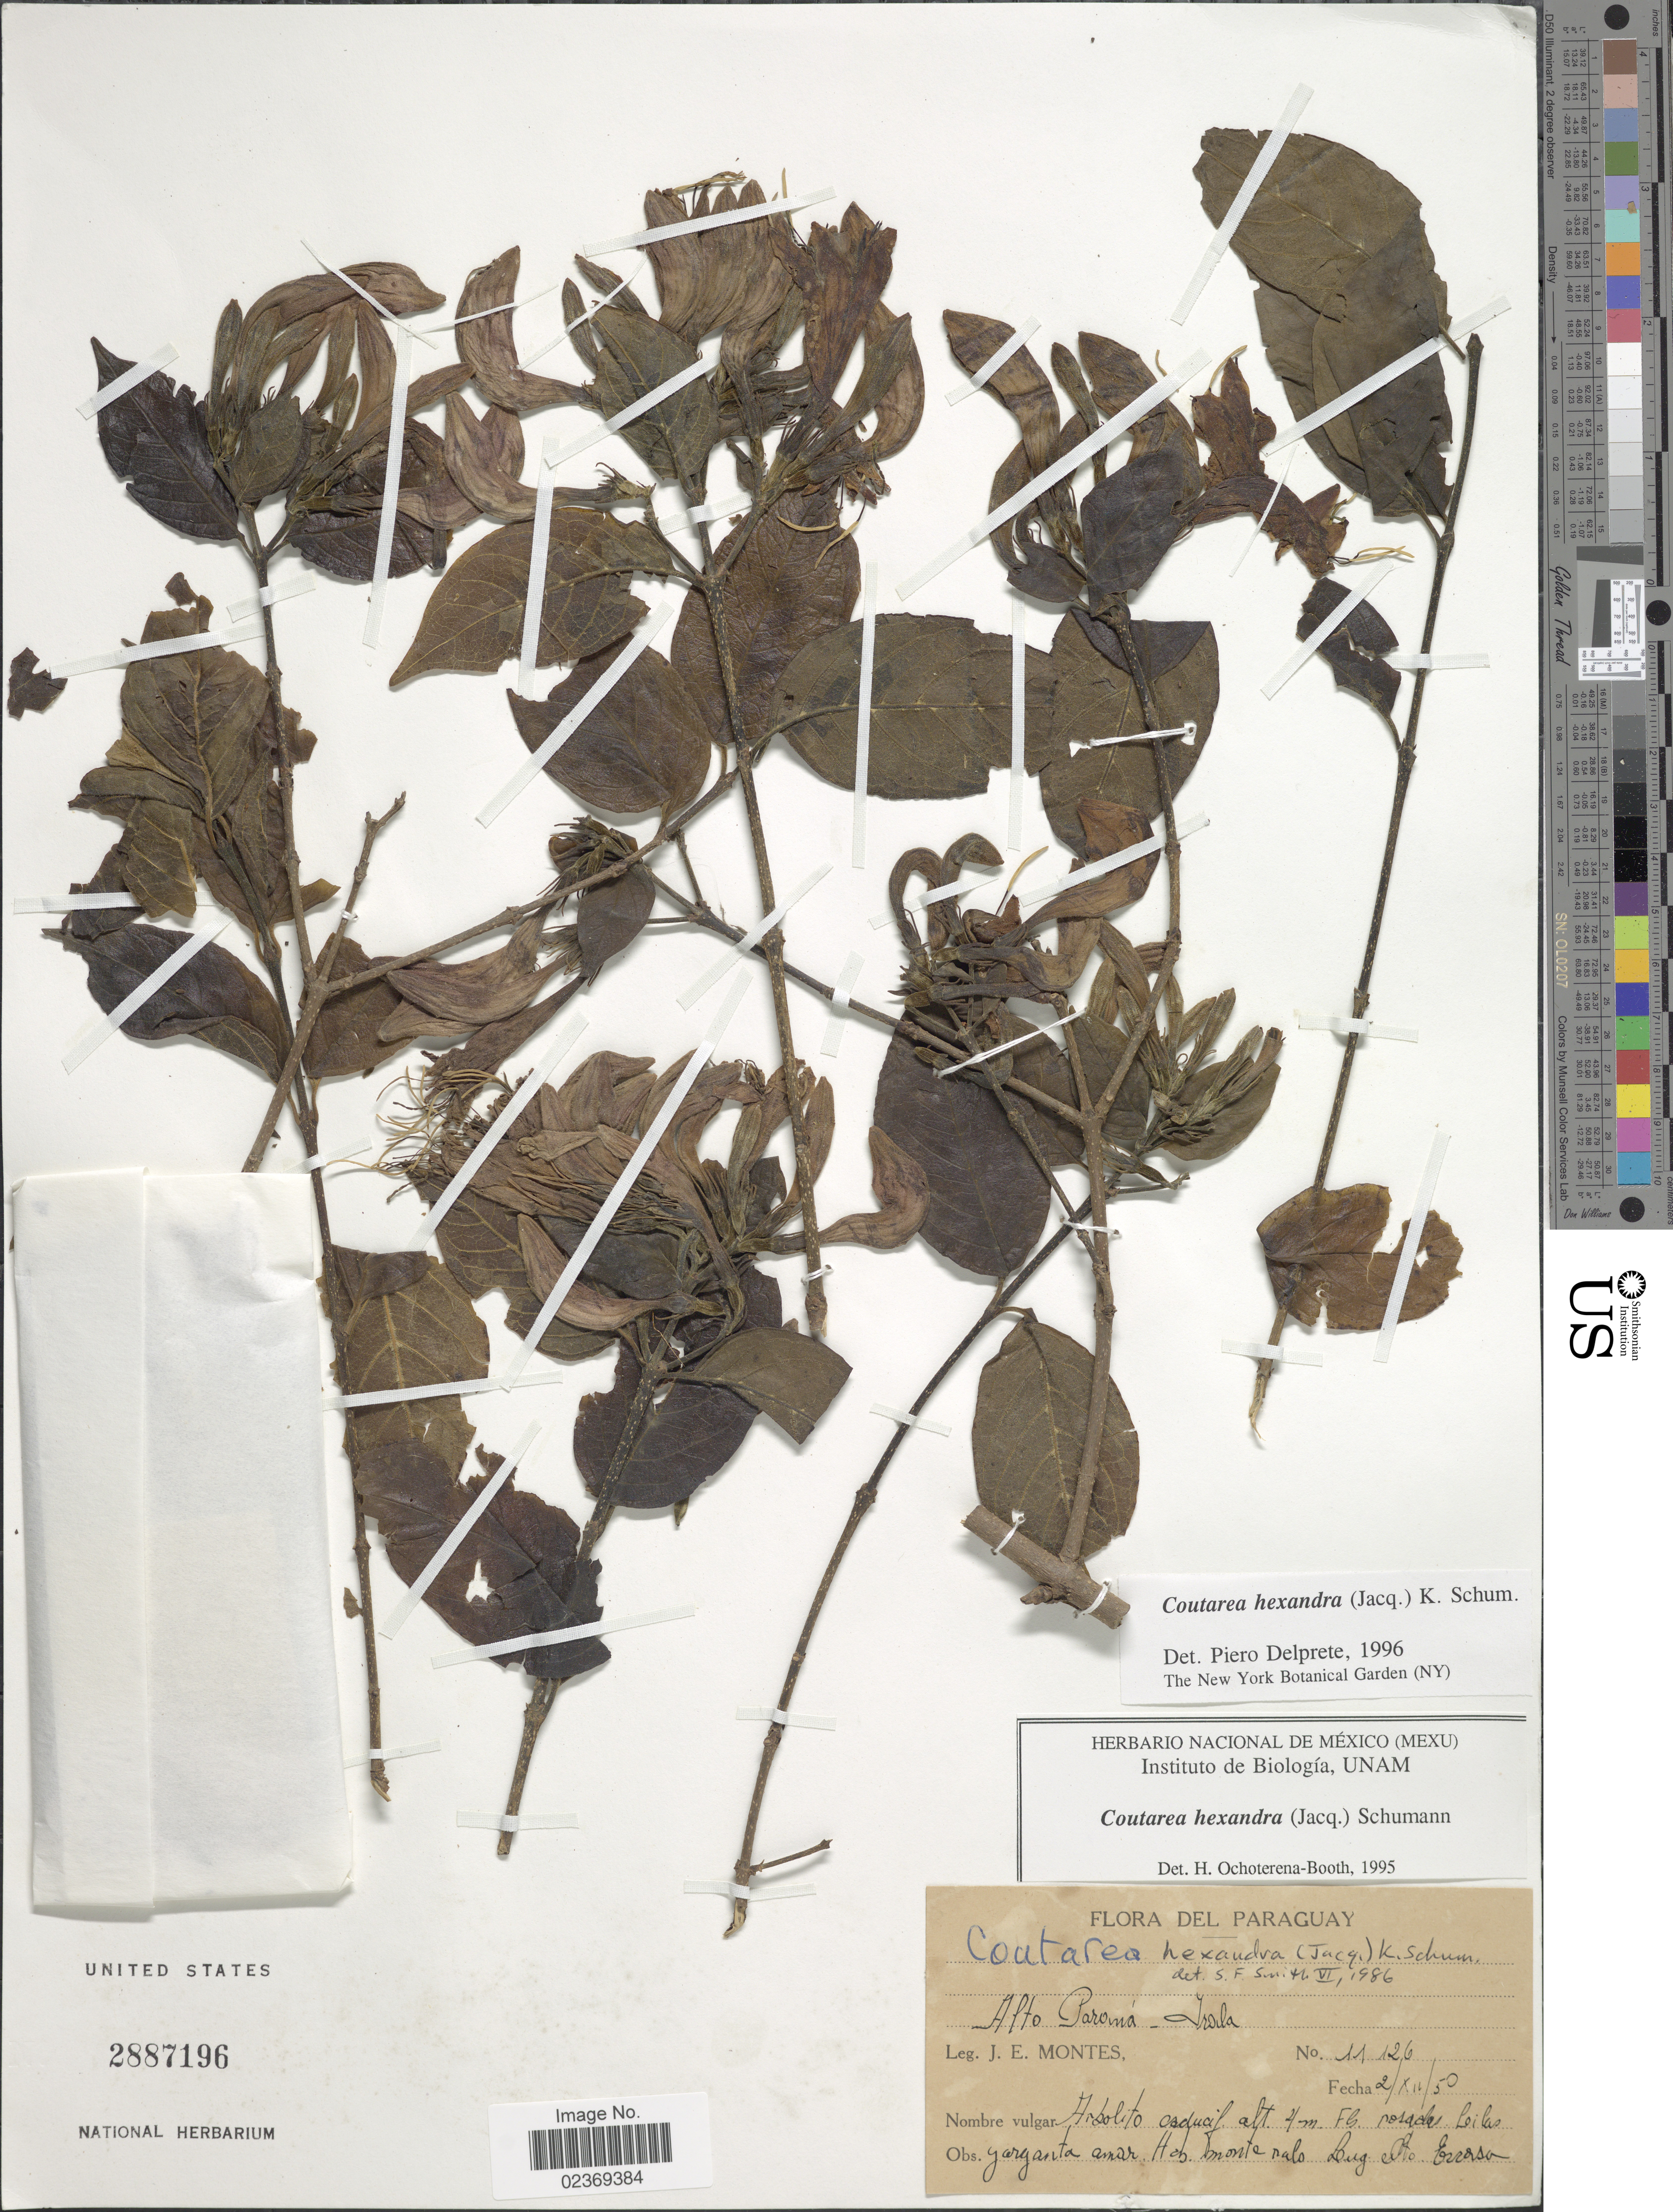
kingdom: Plantae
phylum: Tracheophyta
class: Magnoliopsida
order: Gentianales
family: Rubiaceae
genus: Coutarea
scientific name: Coutarea hexandra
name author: (Jacq.) K. Schum.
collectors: J. E. Montes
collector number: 11126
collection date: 1950-12-02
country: Paraguay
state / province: Alto Parana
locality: Alto Parana, Irula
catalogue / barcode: US 2887196